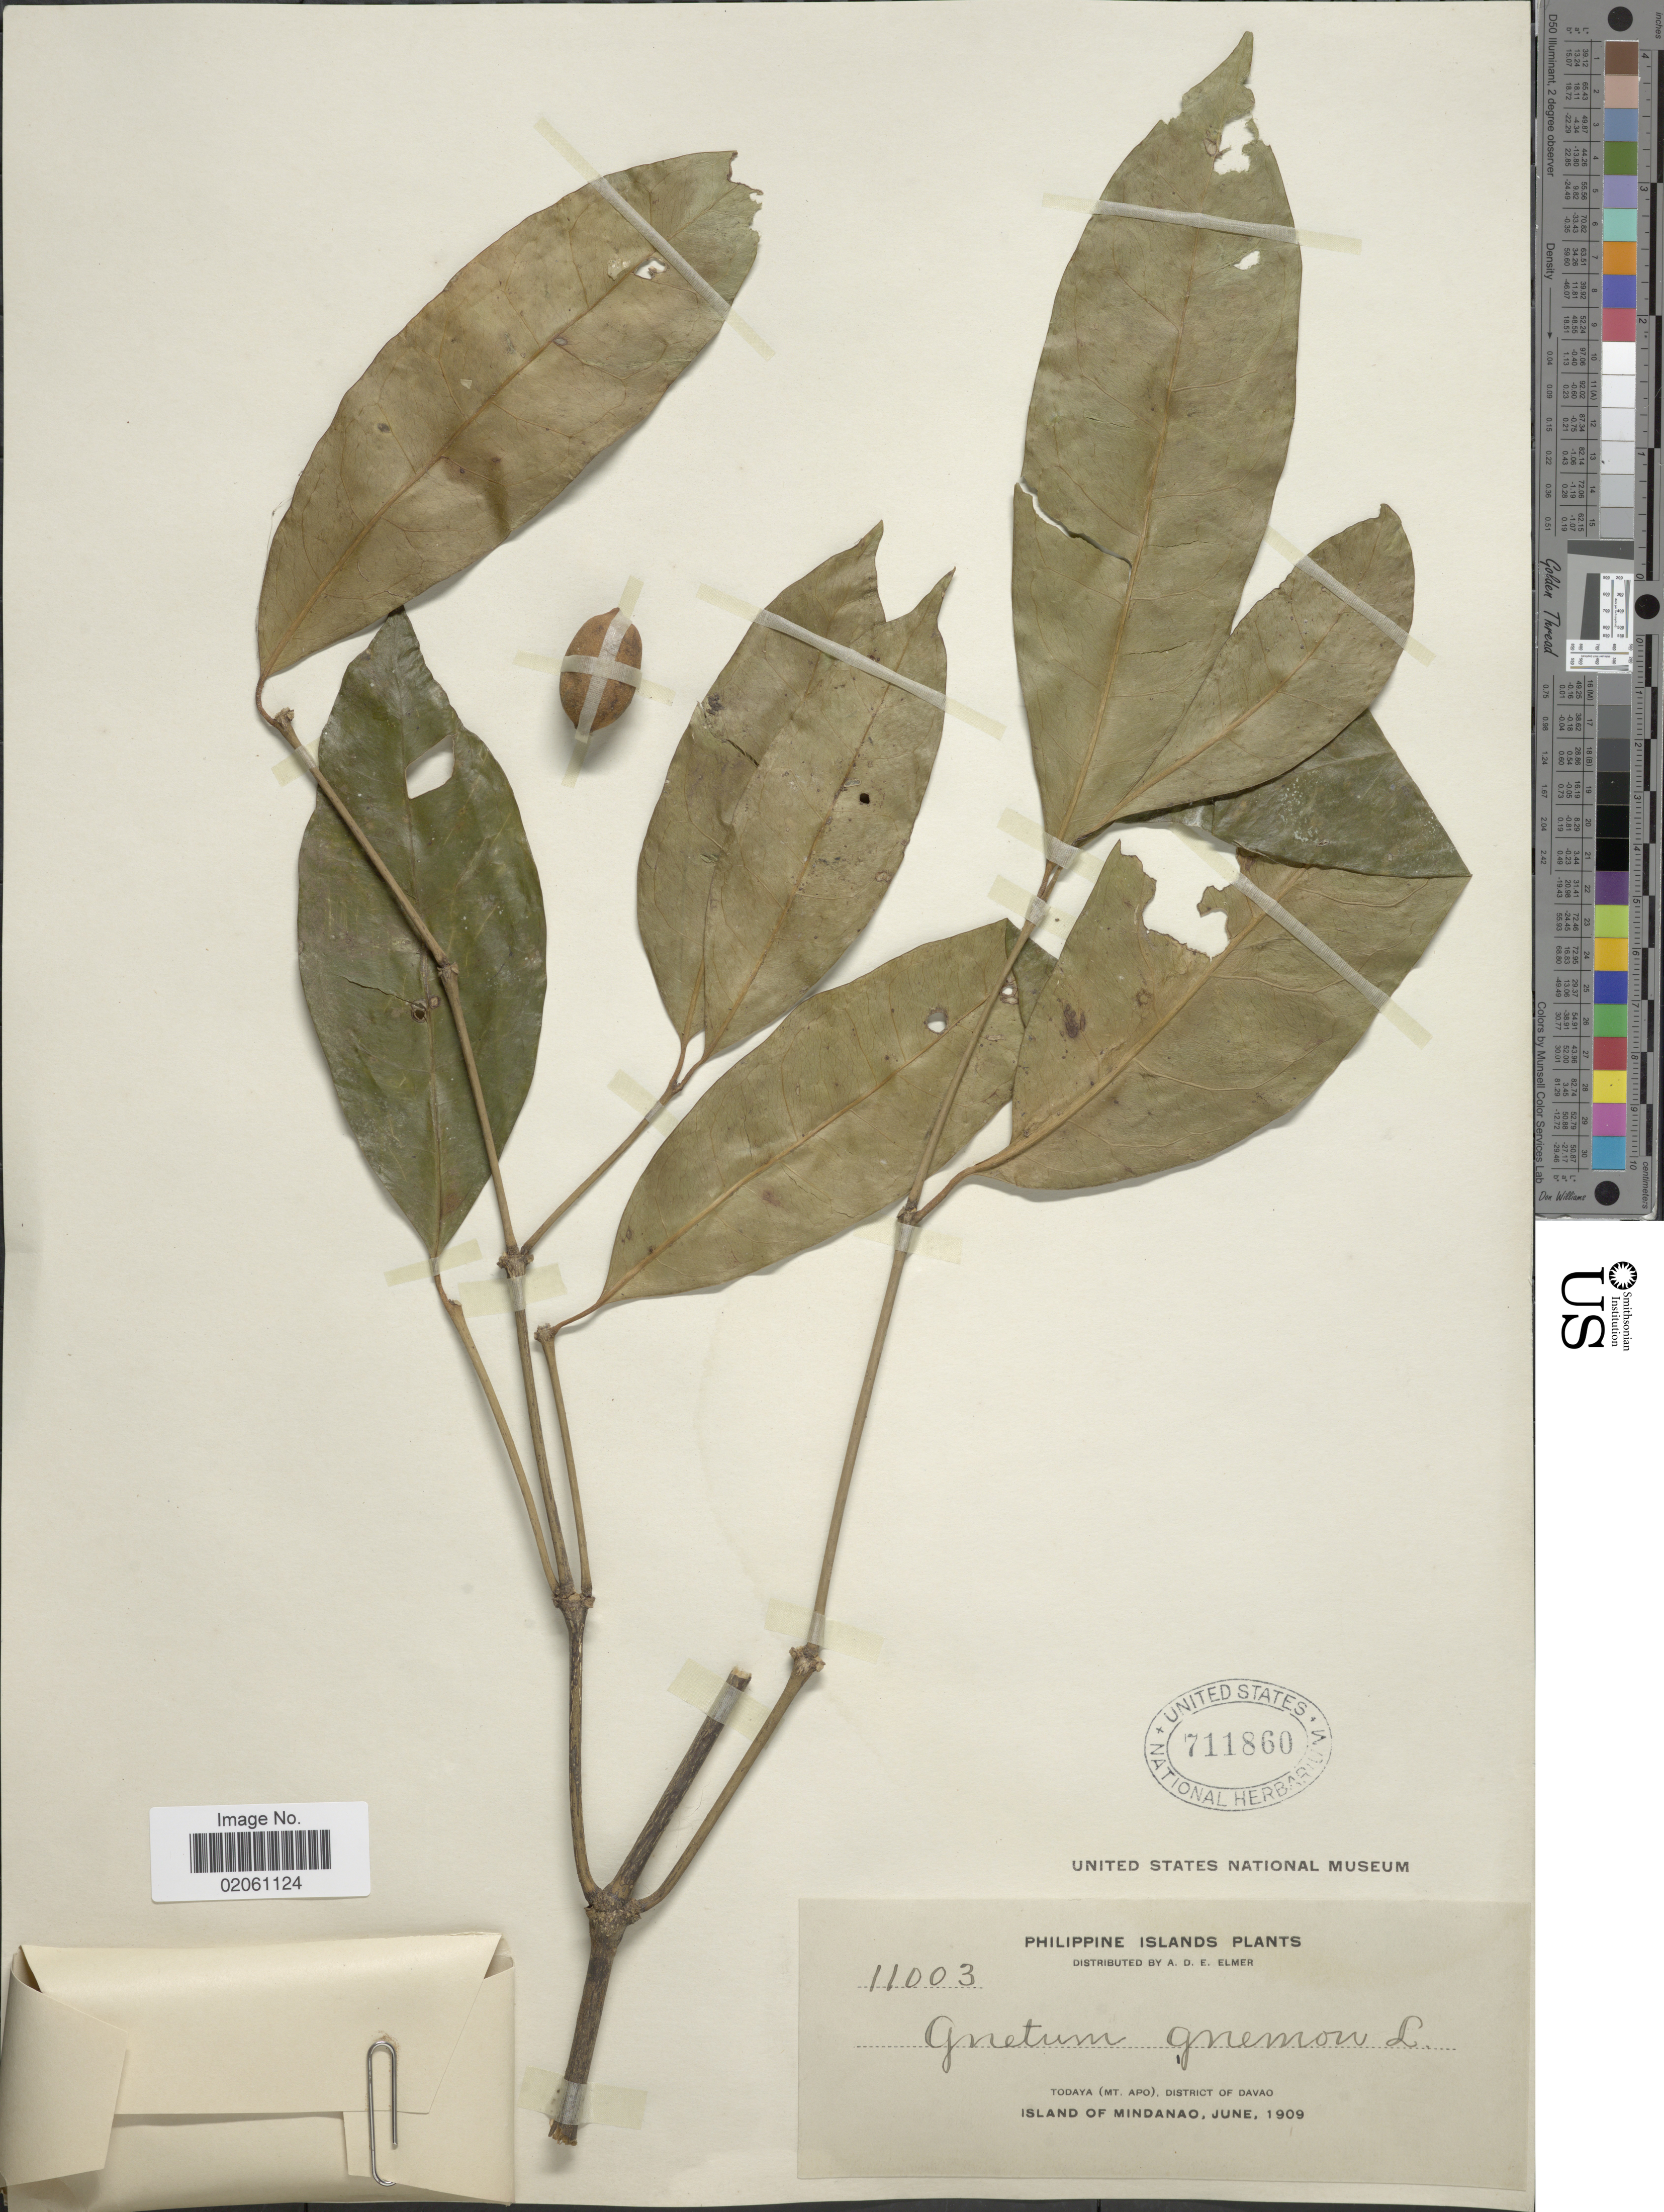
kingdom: Plantae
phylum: Tracheophyta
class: Gnetopsida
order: Gnetales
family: Gnetaceae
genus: Gnetum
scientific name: Gnetum gnemon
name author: L.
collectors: A. D. E. Elmer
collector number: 11003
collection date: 1909-06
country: Philippines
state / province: Davao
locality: Todaya (Mt. Apo), Island of Mindanao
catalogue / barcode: US 711860